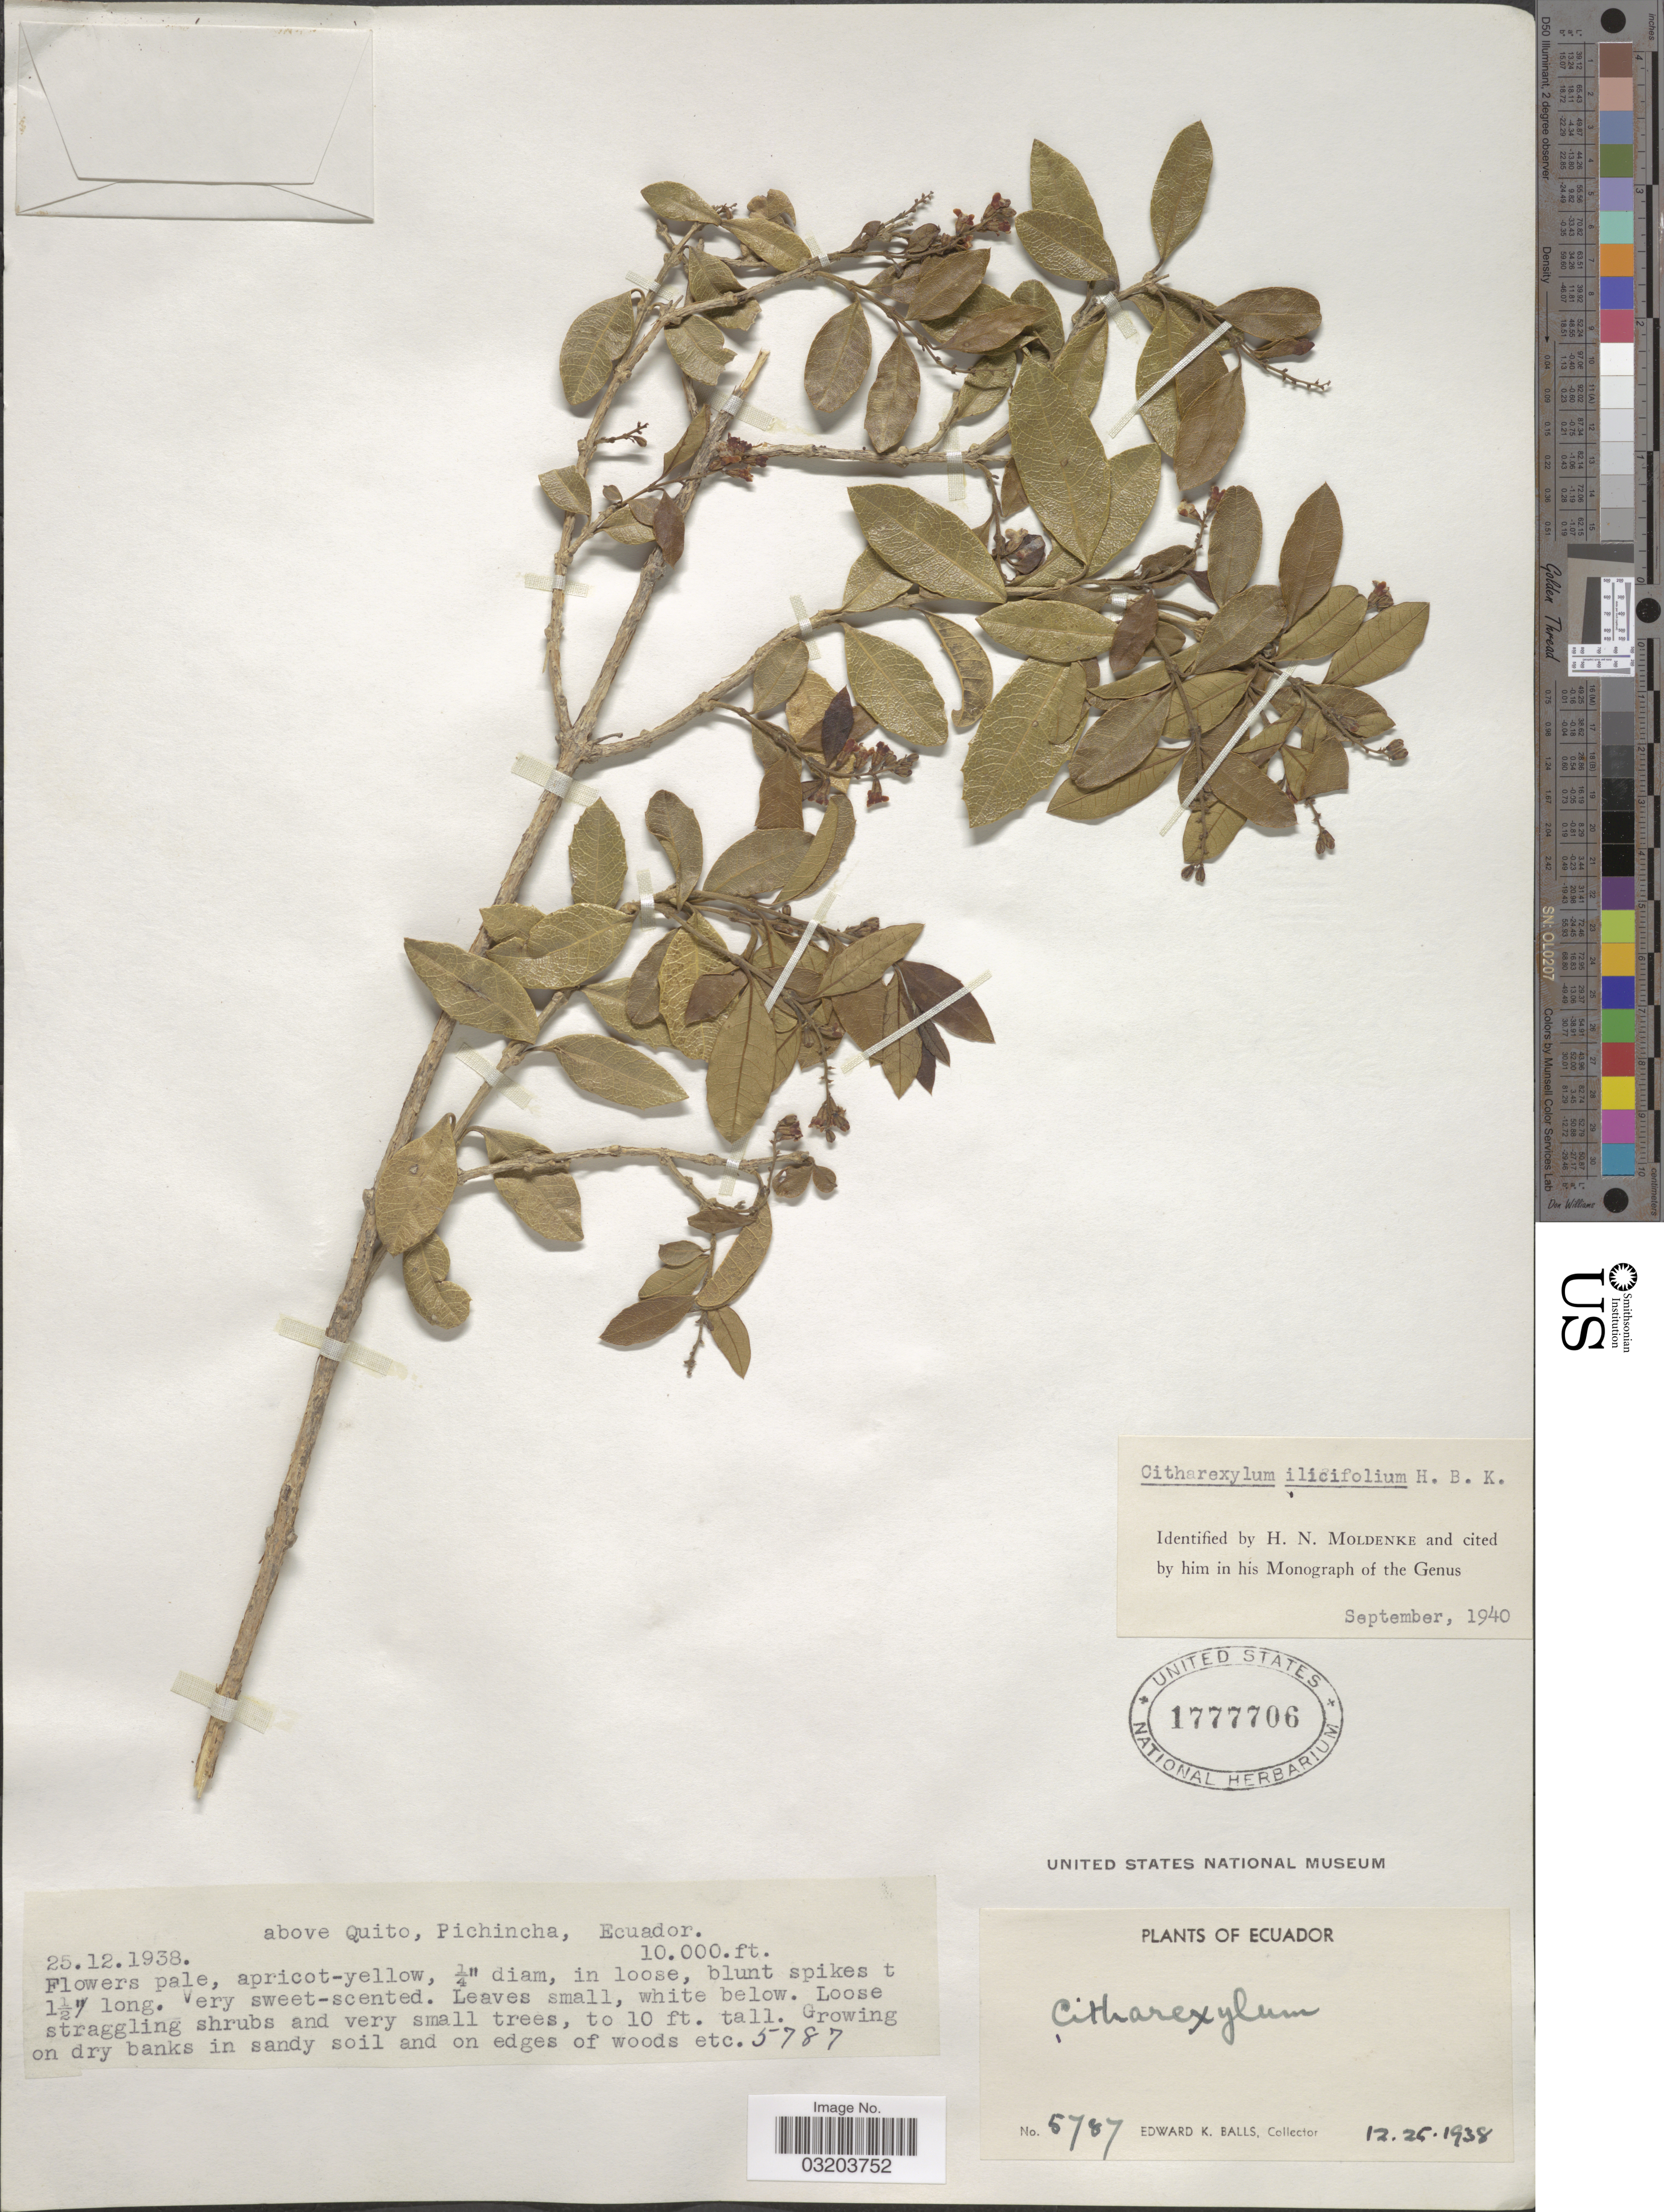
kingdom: Plantae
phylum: Tracheophyta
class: Magnoliopsida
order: Lamiales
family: Verbenaceae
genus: Citharexylum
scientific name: Citharexylum ilicifolium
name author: Kunth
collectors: E. K. Balls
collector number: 5787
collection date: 1938-12-25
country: Ecuador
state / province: Pichincha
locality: Above Quito.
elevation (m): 3048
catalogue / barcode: US 1777706